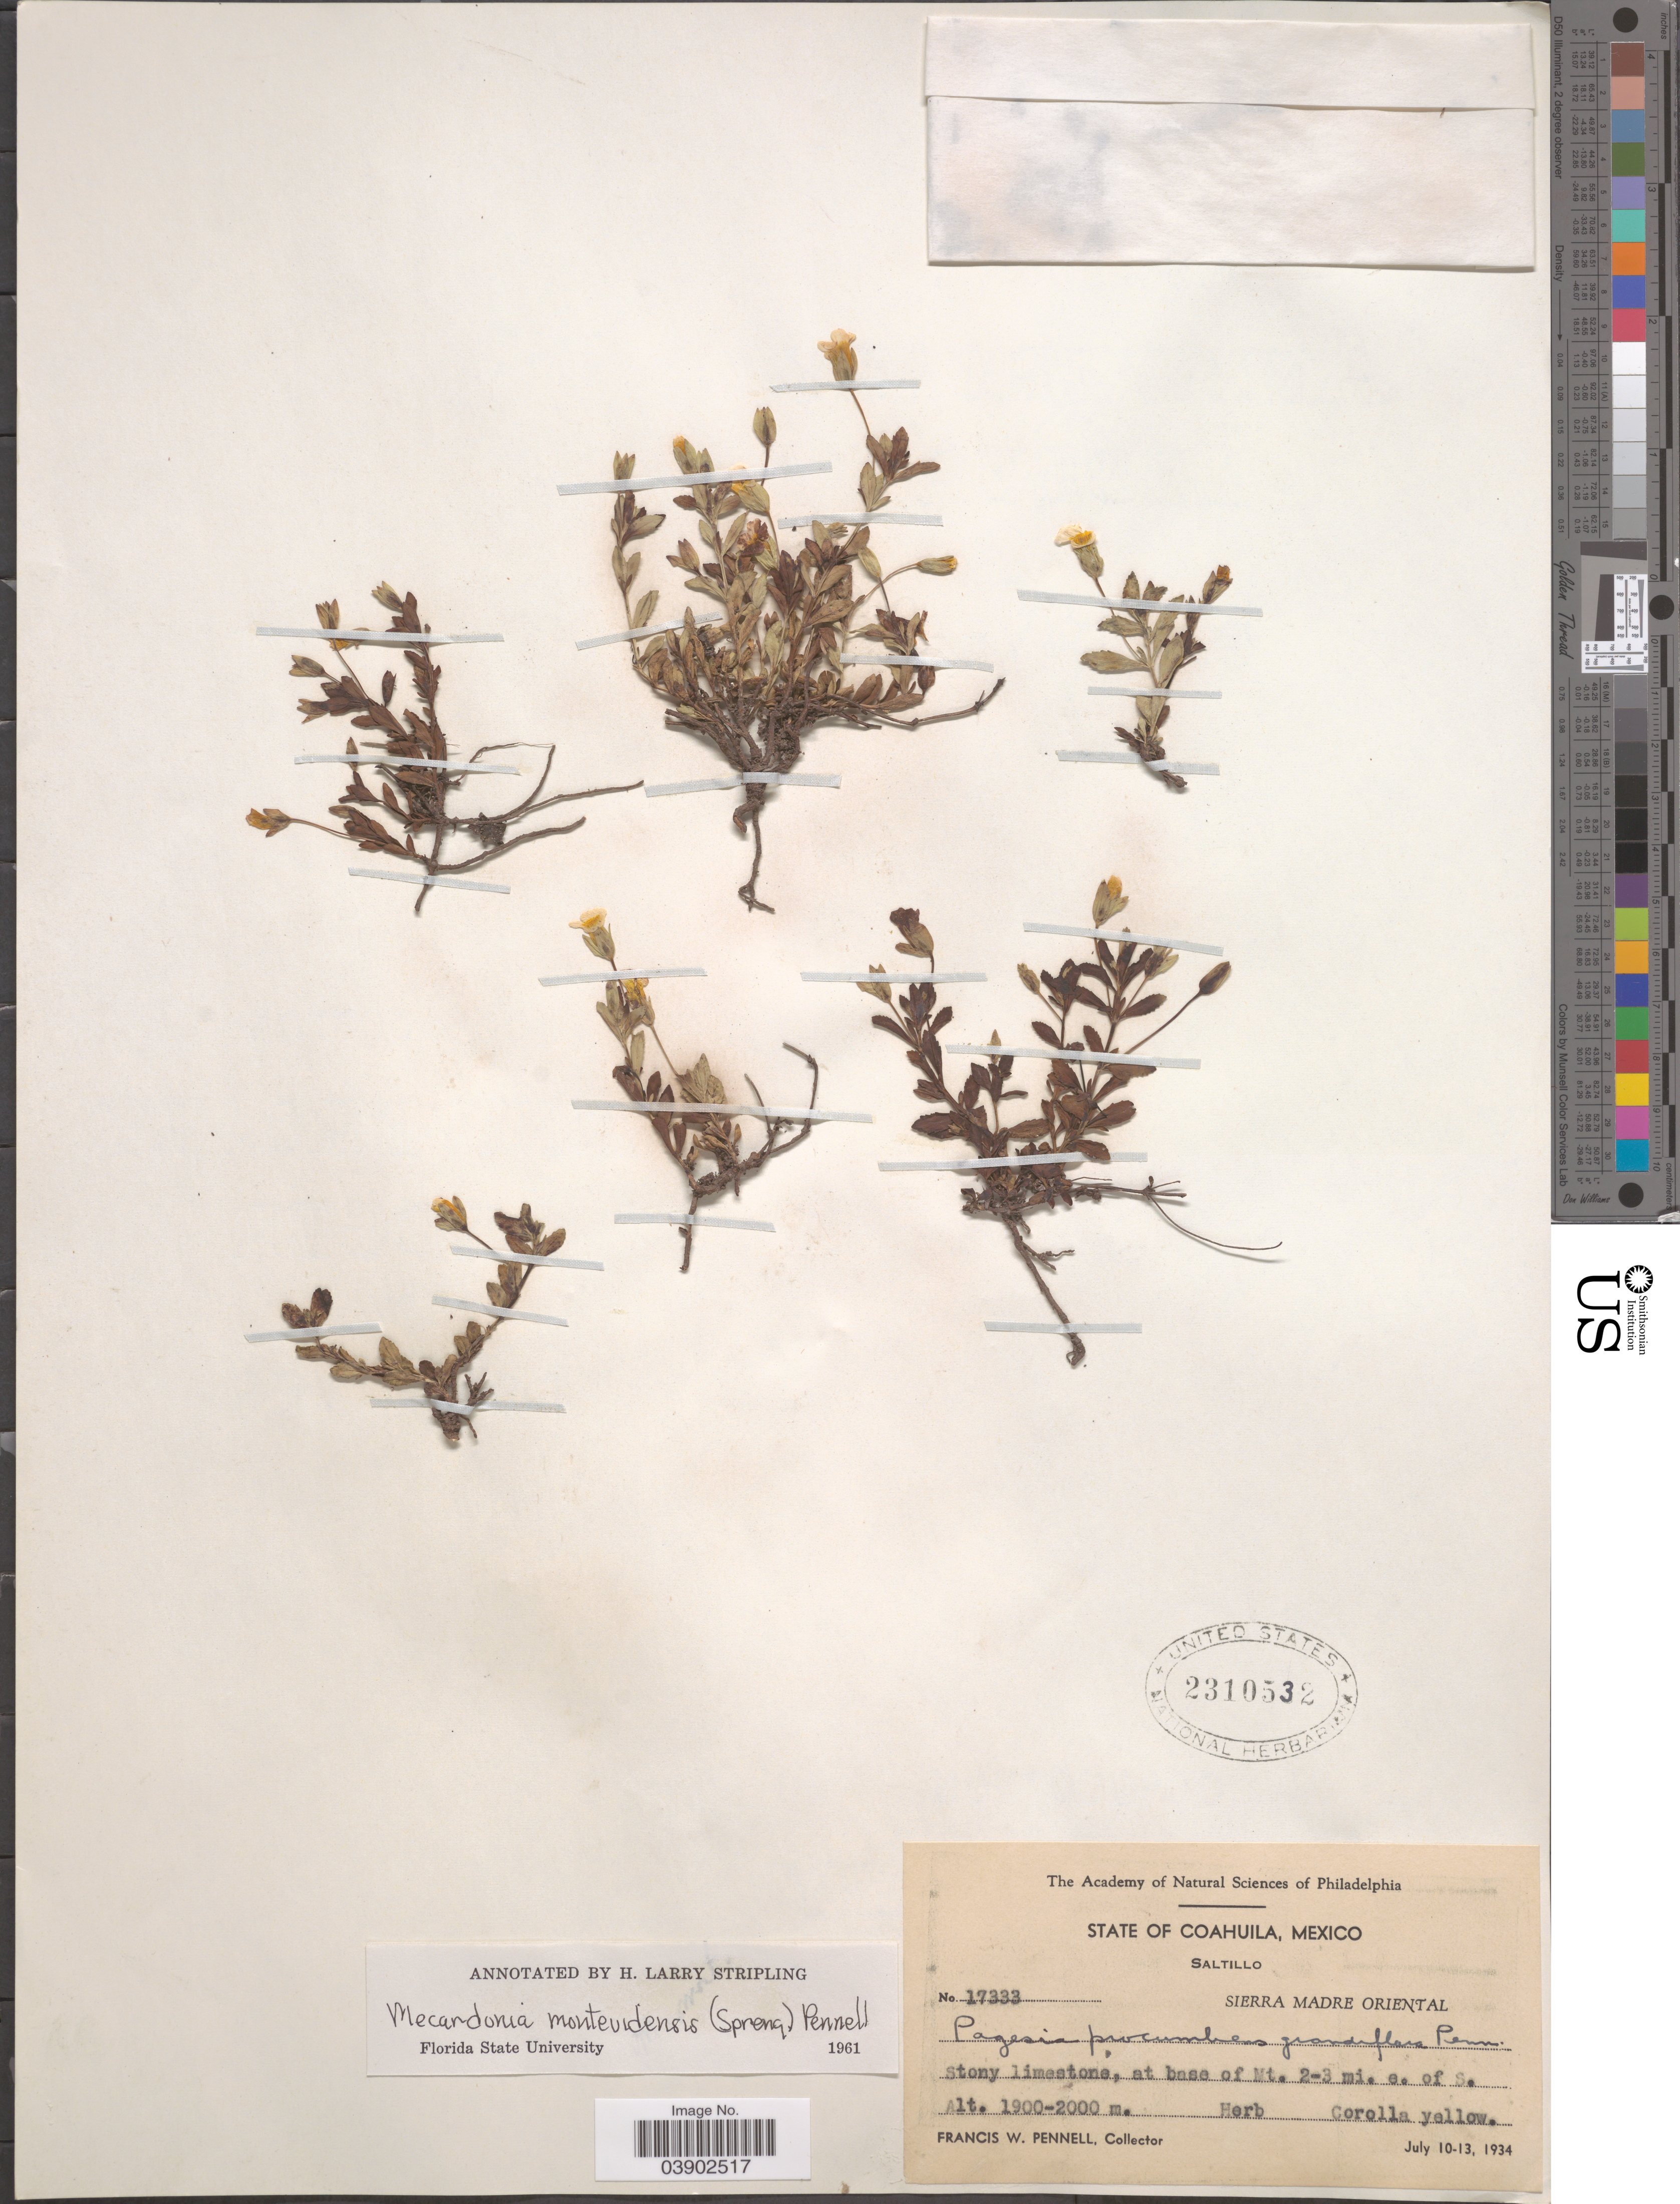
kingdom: Plantae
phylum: Tracheophyta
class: Magnoliopsida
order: Lamiales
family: Plantaginaceae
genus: Mecardonia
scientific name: Mecardonia procumbens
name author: (Mill.) Small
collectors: F. W. Pennell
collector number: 17333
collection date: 1934-07-10/1934-07-13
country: Mexico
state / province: Coahuila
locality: Saltillo. Sierra Madre Occidental. At base of Mt. 2-3 mi. e. of S.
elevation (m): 1900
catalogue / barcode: US 2310532